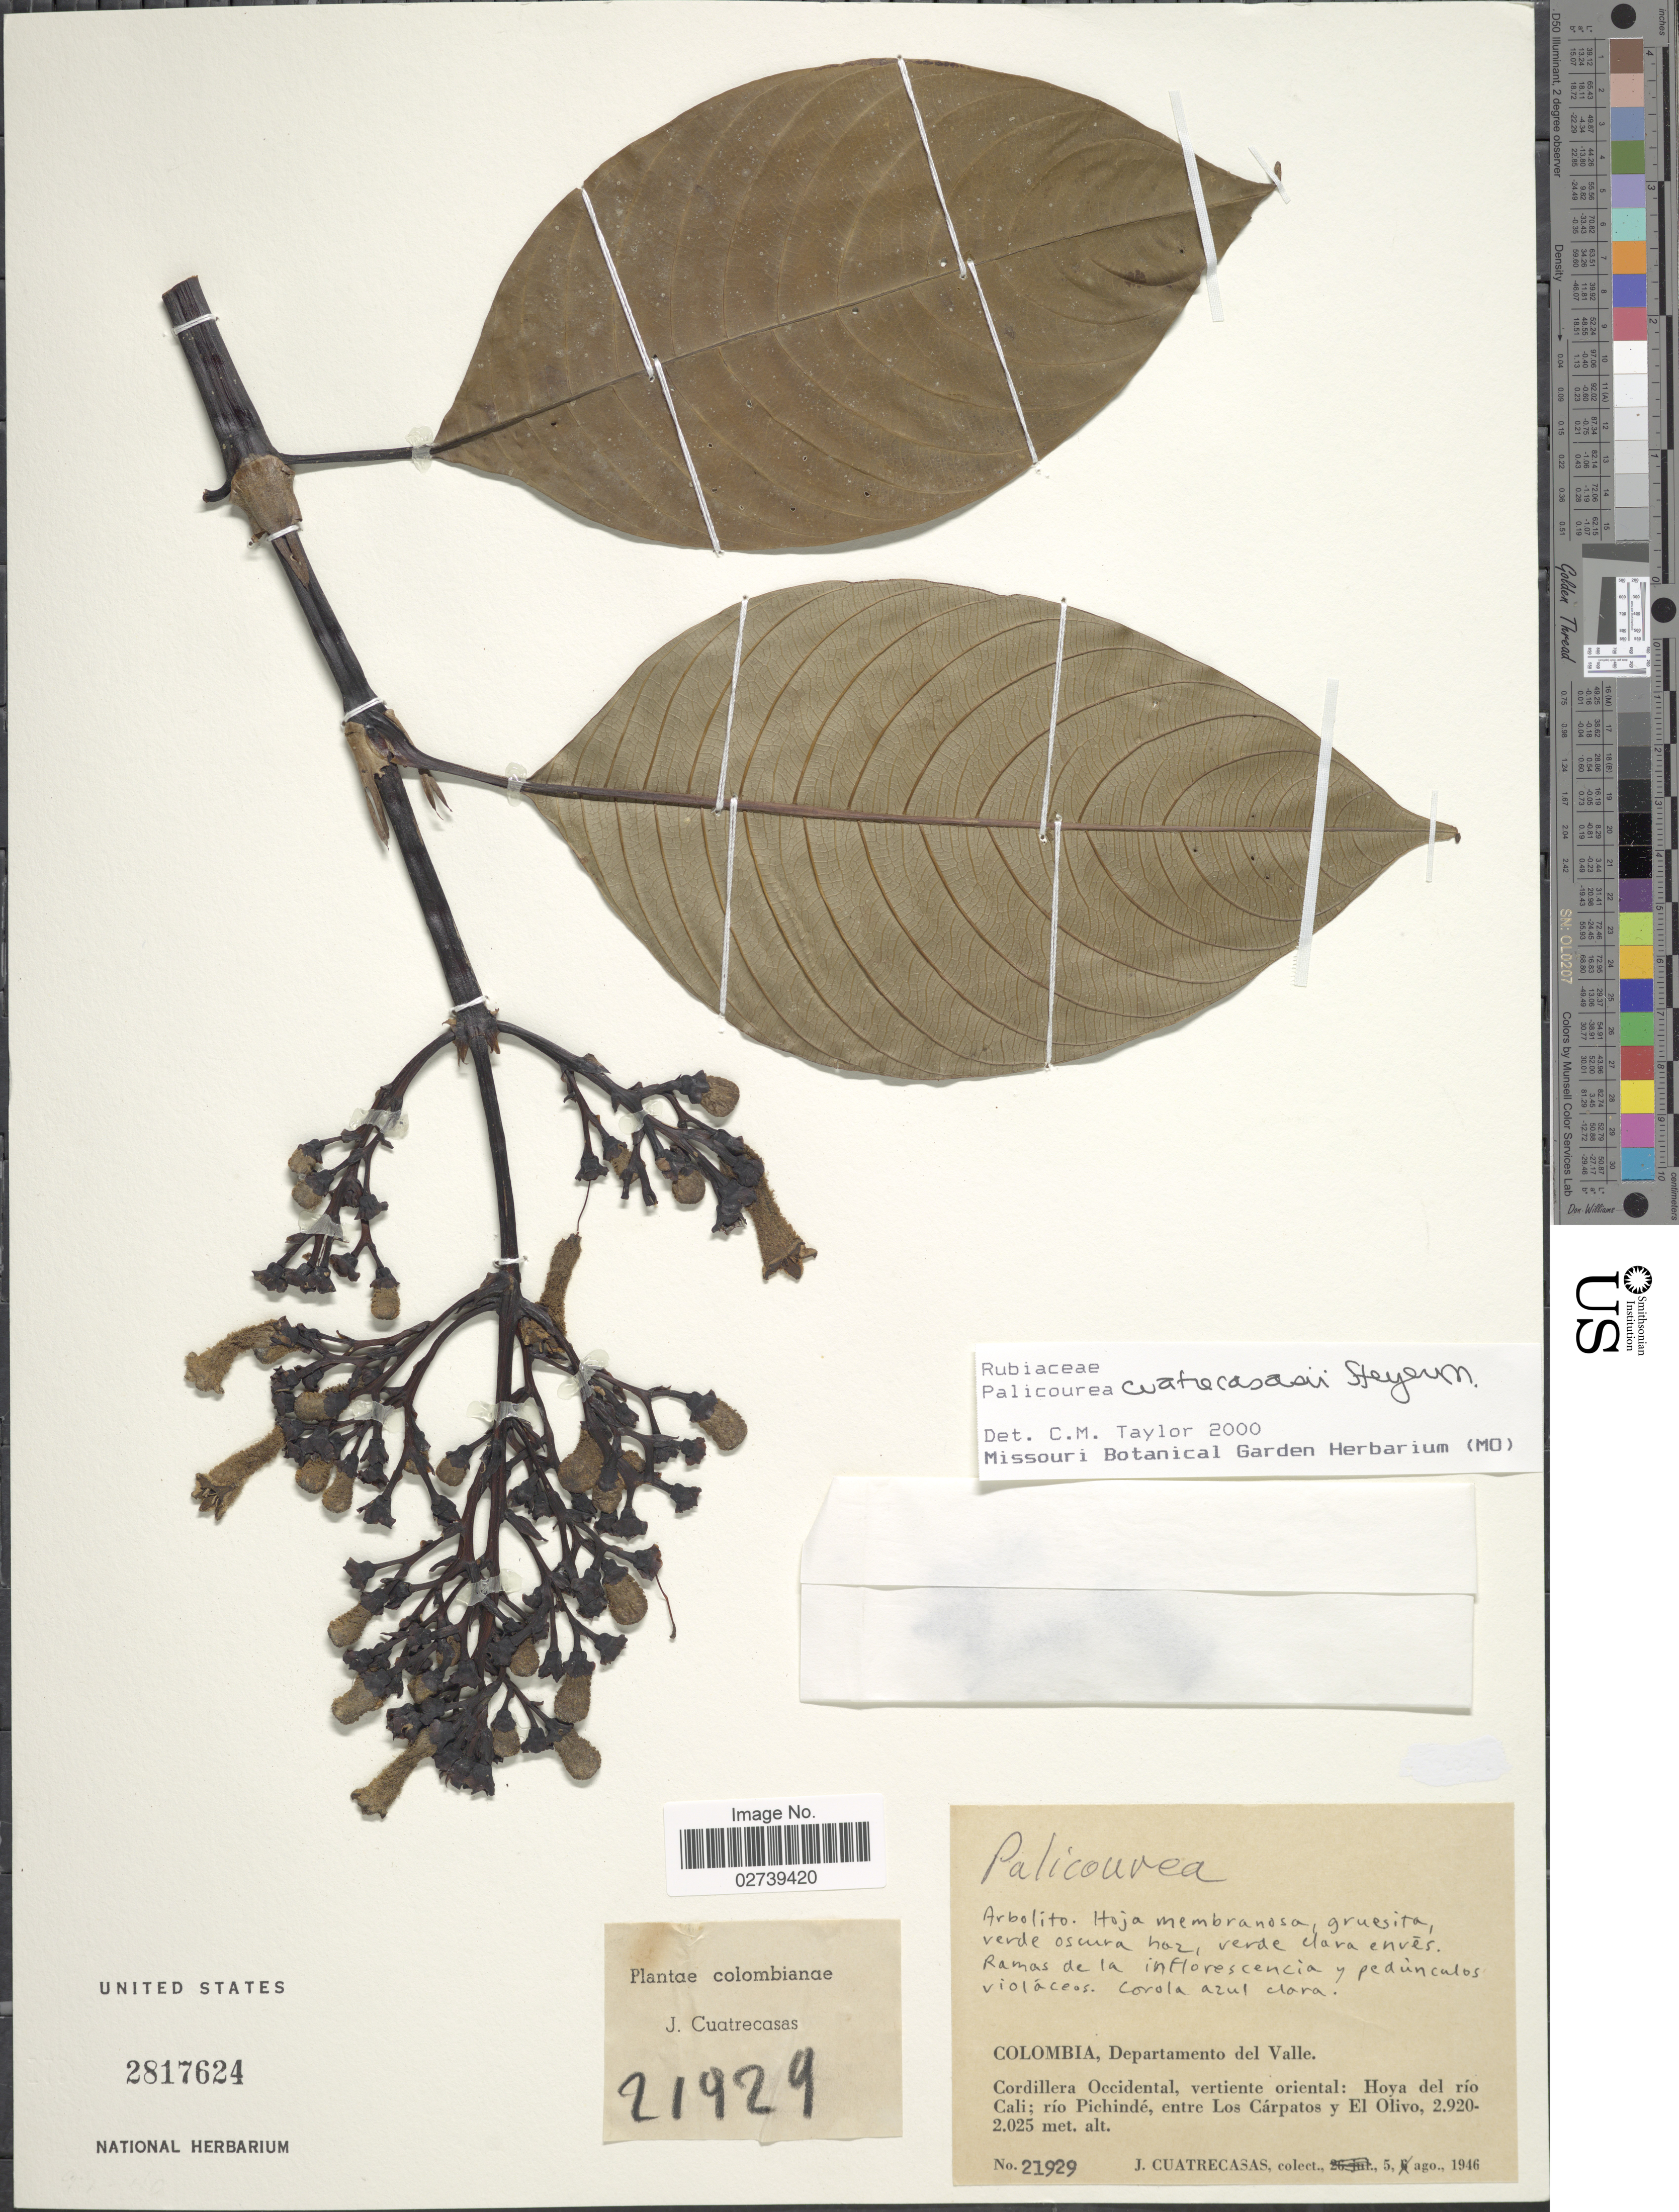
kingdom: Plantae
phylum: Tracheophyta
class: Magnoliopsida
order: Gentianales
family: Rubiaceae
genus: Palicourea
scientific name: Palicourea cuatrecasasii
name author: Standl. ex Steyerm.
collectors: J. Cuatrecasas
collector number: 21929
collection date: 1946-08-05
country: Colombia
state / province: Valle del Cauca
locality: Colombianae, Departamento del Valle, Cordillera Occidental, vertiente oriental: Hoya del rio Cali; rio Pichinde, entre Los Carpatos y El Olivo.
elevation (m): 2025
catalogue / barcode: US 2817624